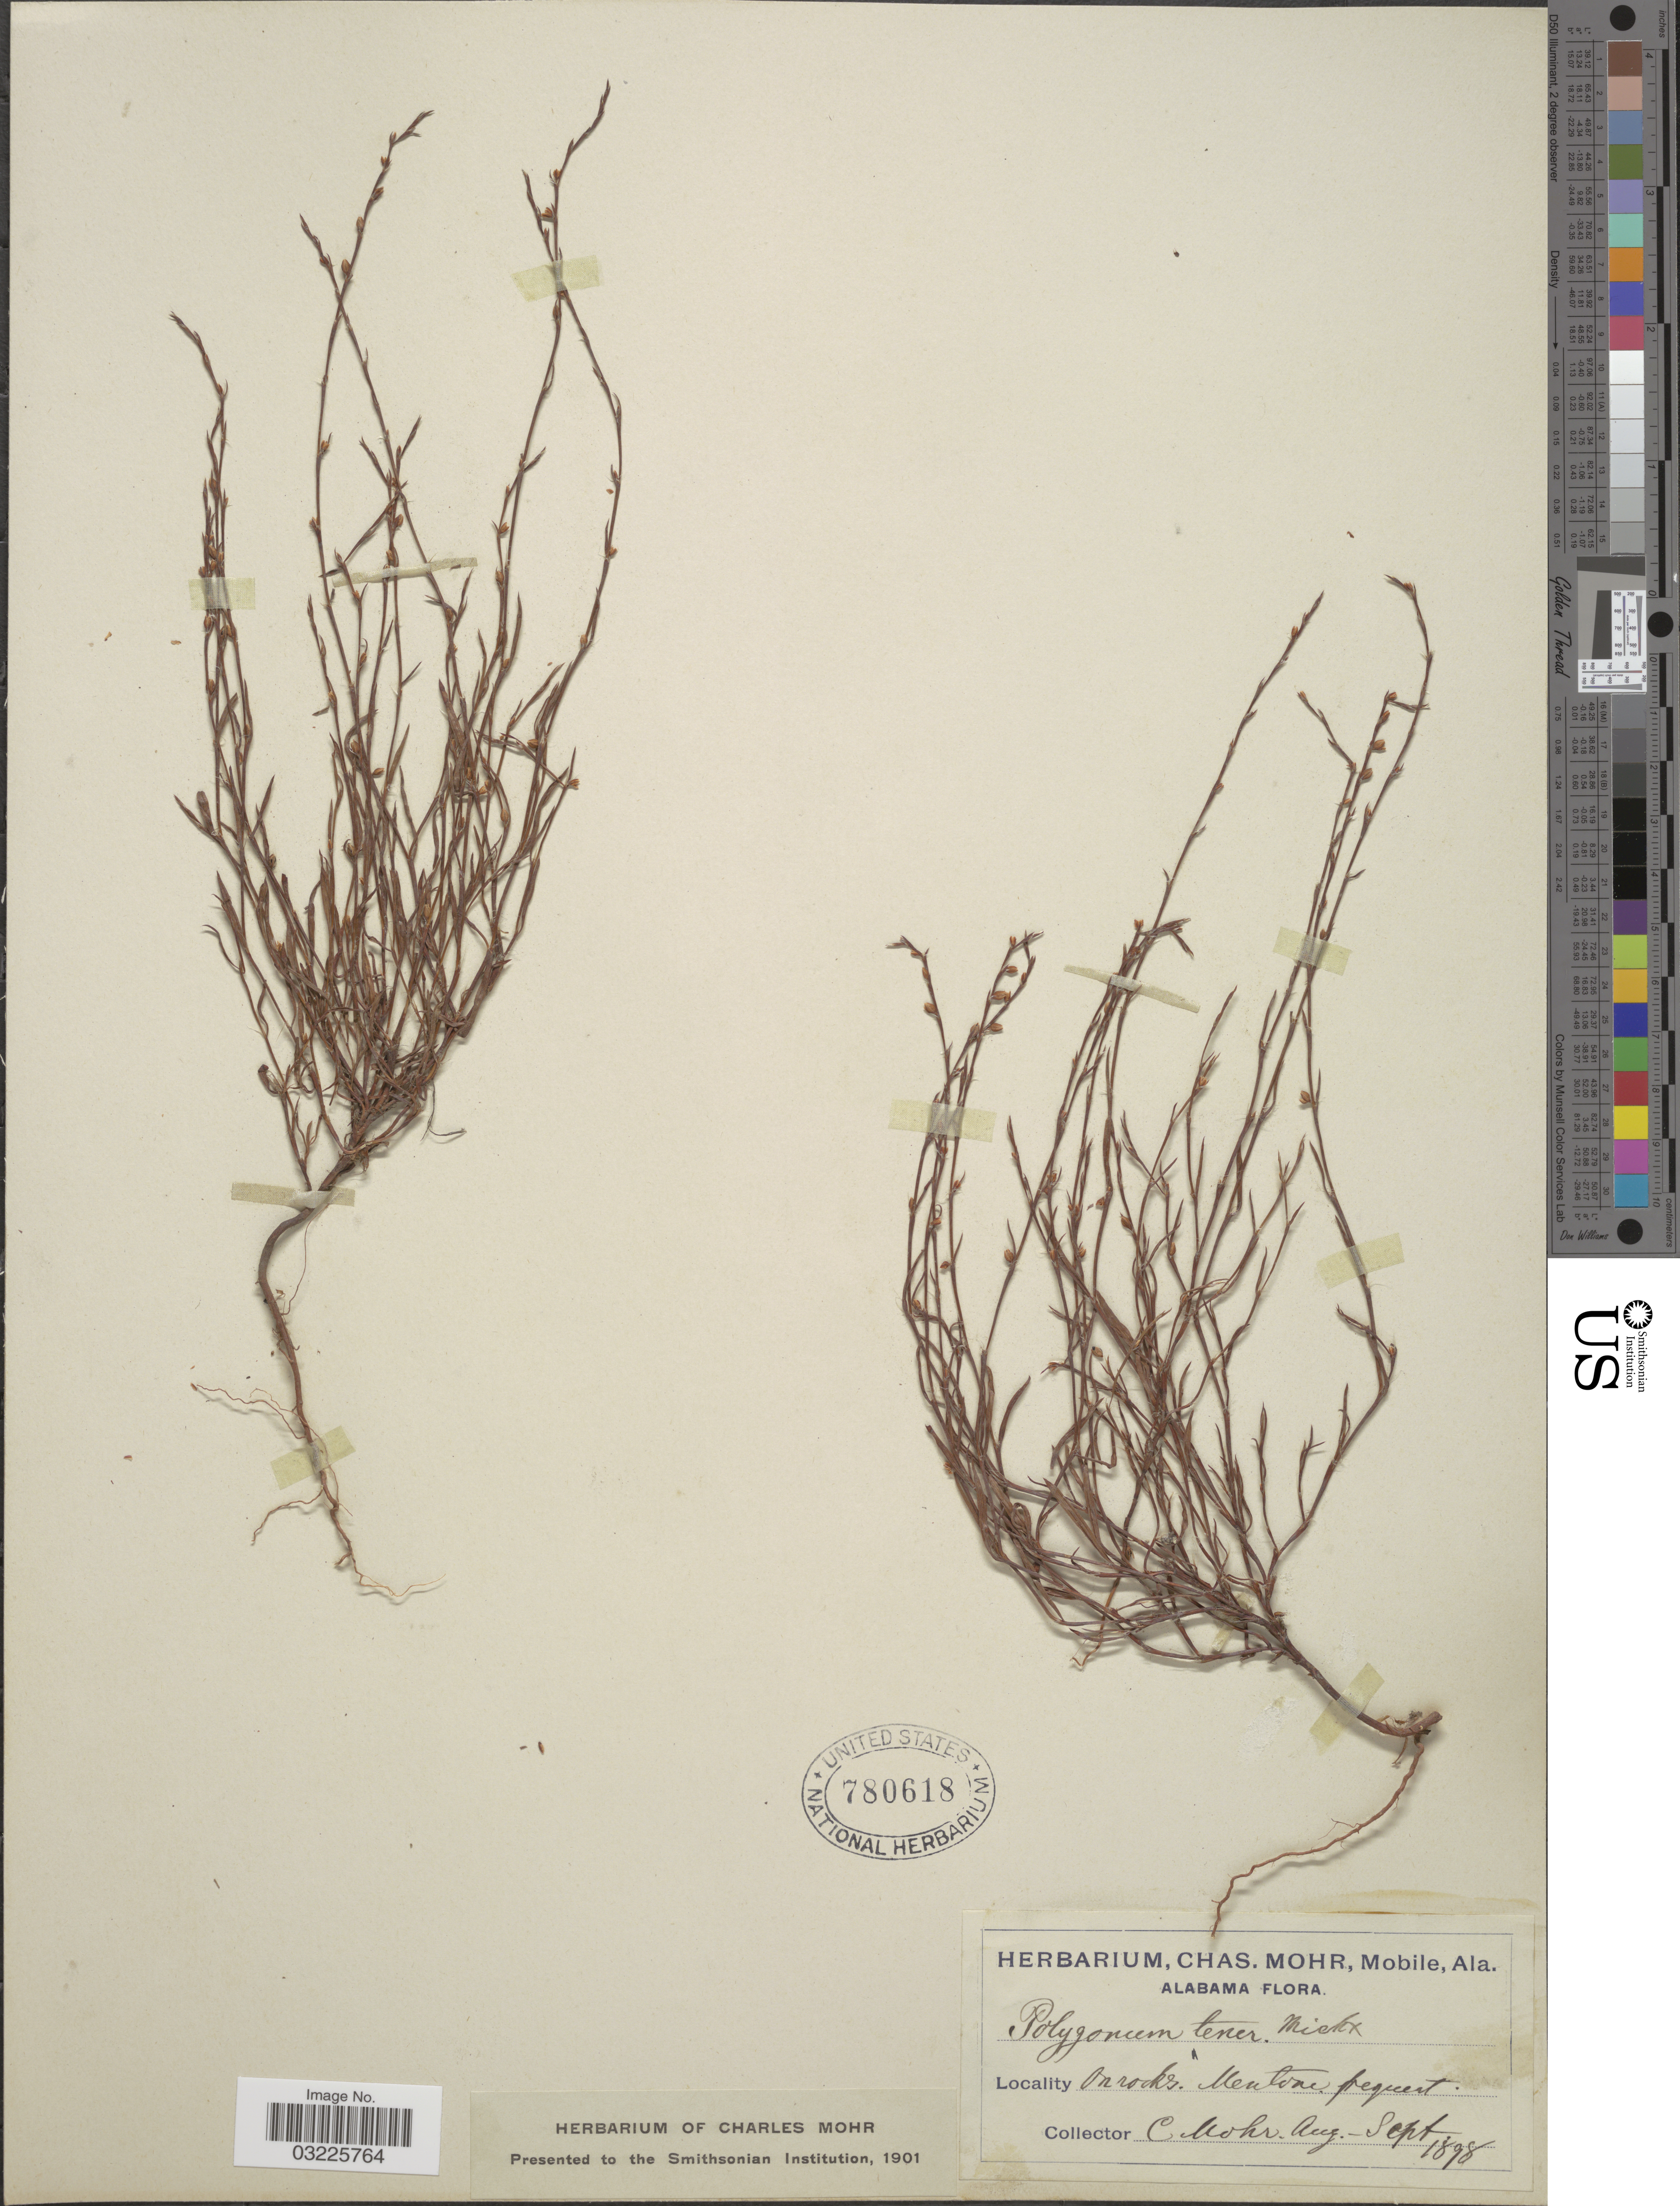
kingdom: Plantae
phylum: Tracheophyta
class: Magnoliopsida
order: Caryophyllales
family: Polygonaceae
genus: Polygonum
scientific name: Polygonum tenue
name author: F. Michx.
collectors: C. T. Mohr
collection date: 1898-08/1898-09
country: United States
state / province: Alabama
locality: Brooks.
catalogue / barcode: US 780618